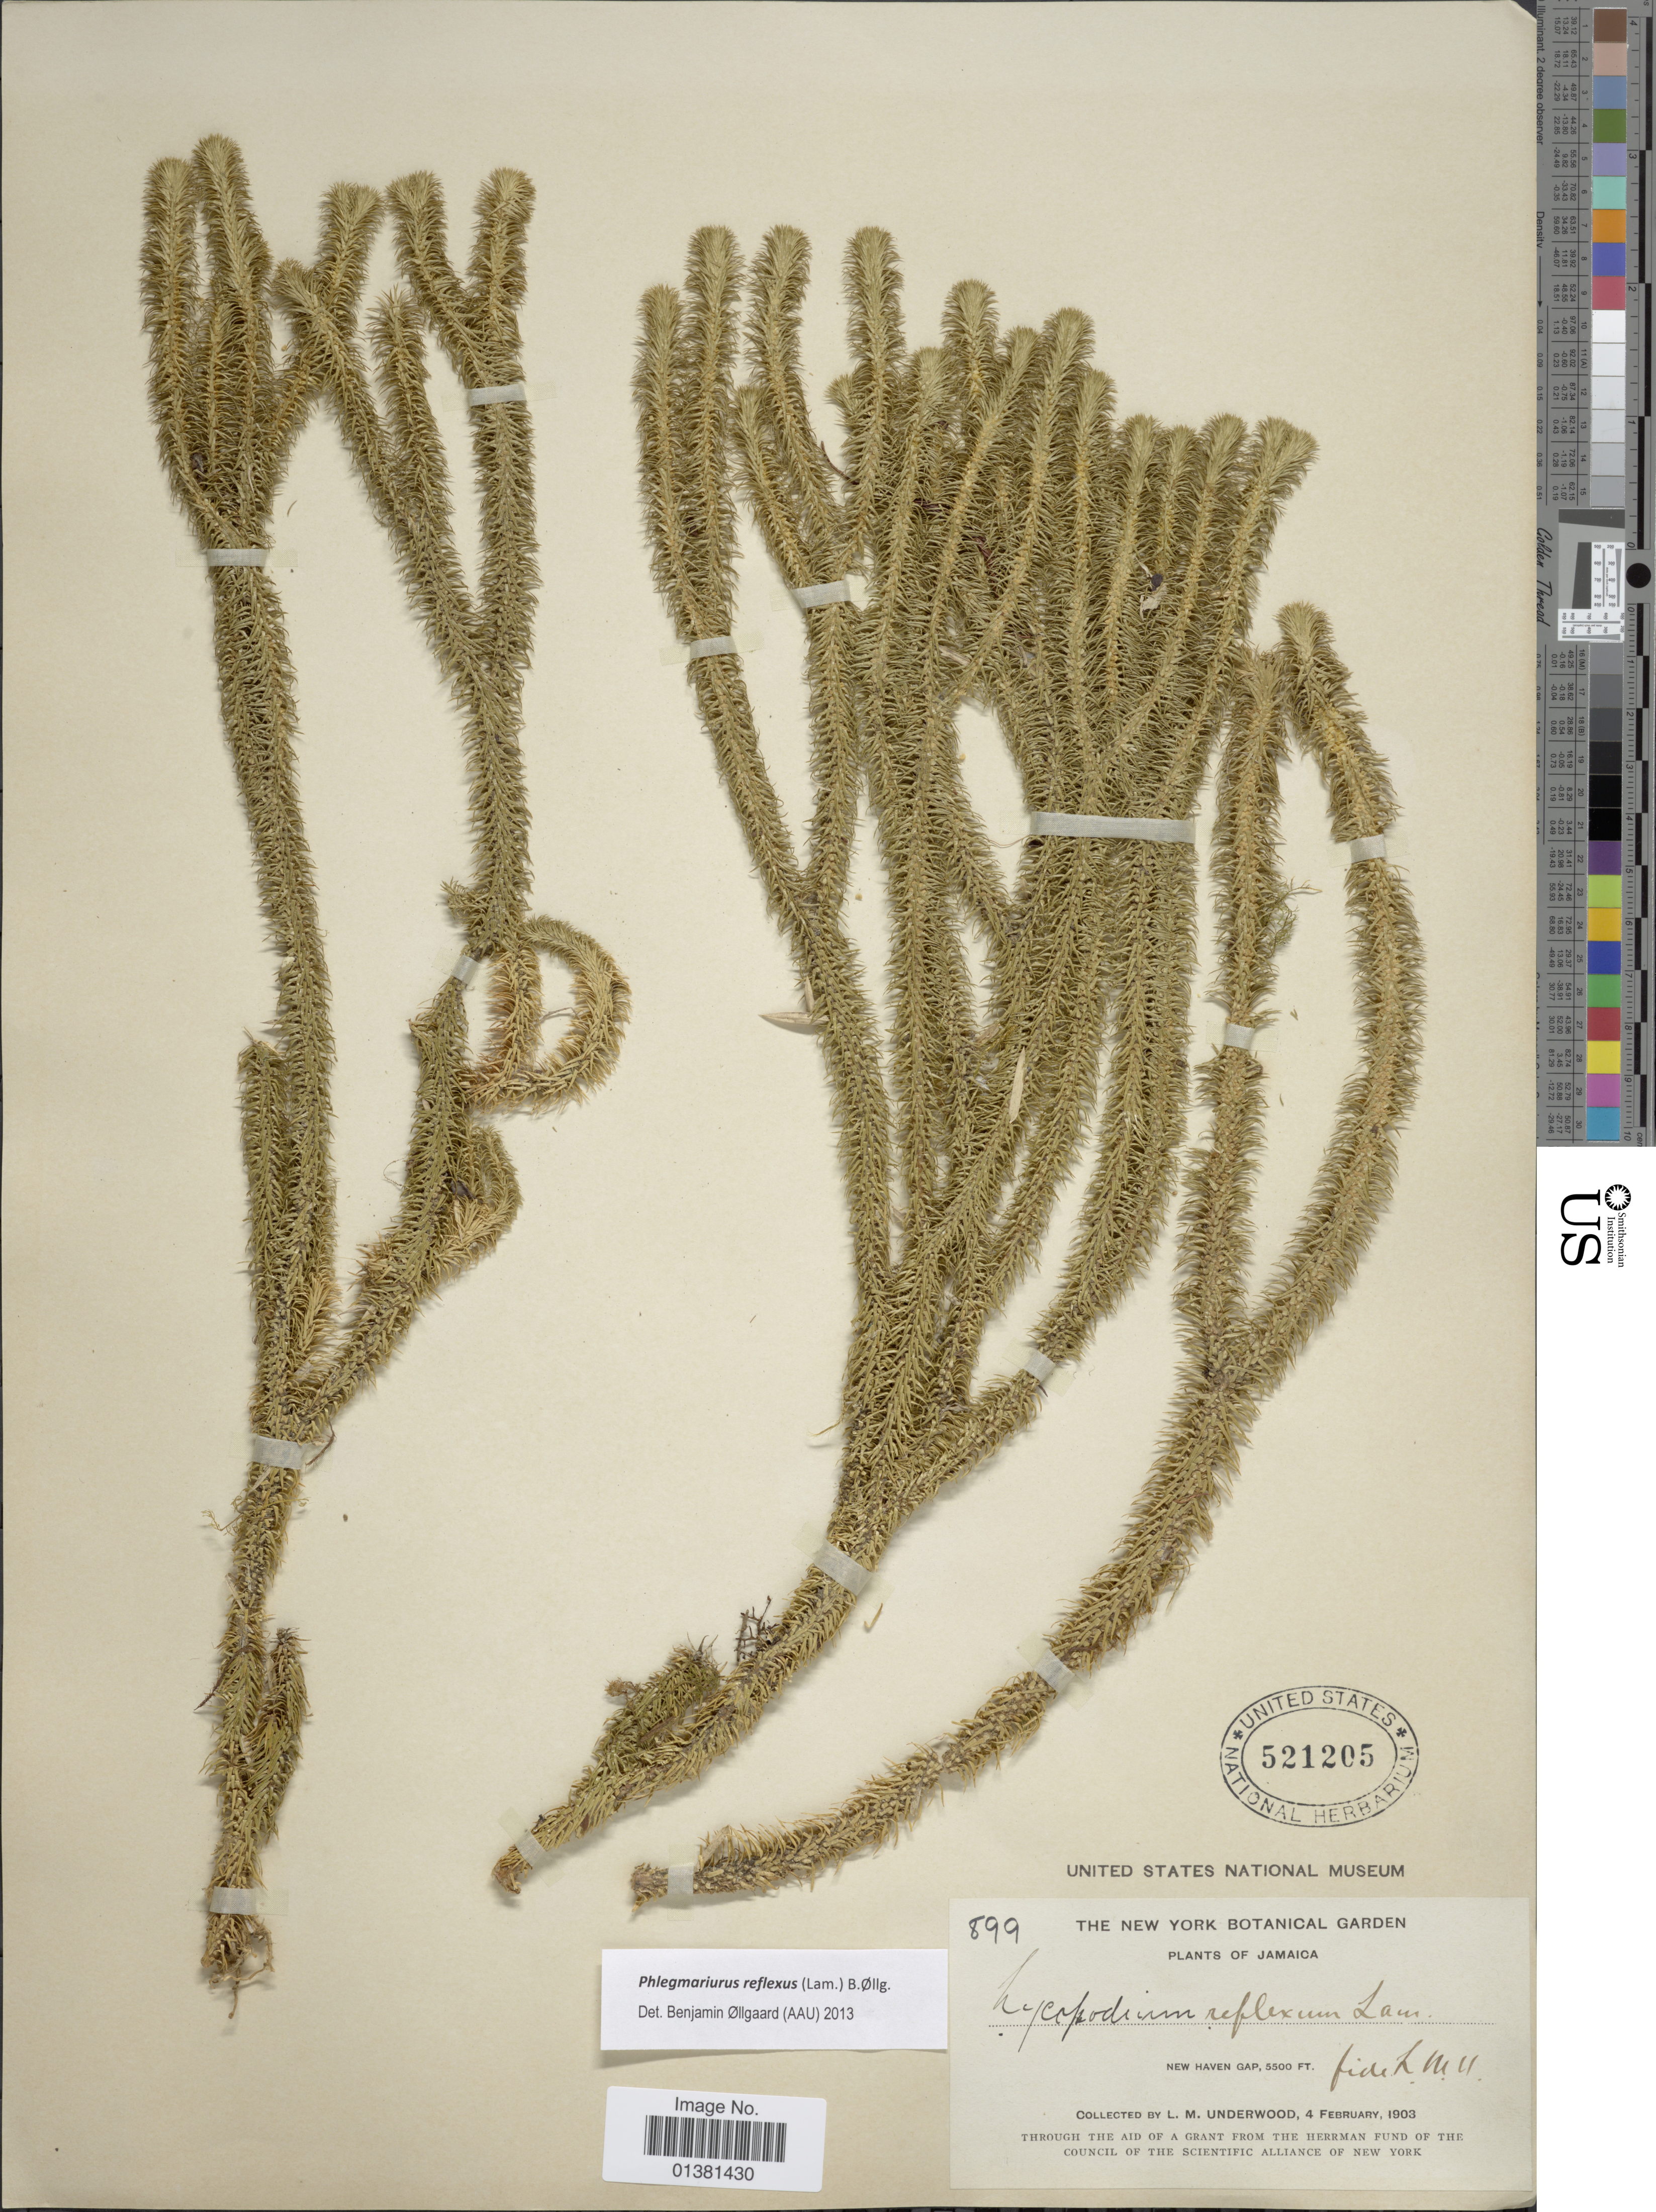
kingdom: Plantae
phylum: Tracheophyta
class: Lycopodiopsida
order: Lycopodiales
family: Lycopodiaceae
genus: Phlegmariurus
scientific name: Phlegmariurus reflexus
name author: (Lam.) B. Øllg.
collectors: L. M. Underwood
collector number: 899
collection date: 1903-02-04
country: Jamaica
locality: New Haven Gap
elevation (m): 1676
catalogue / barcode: US 521205